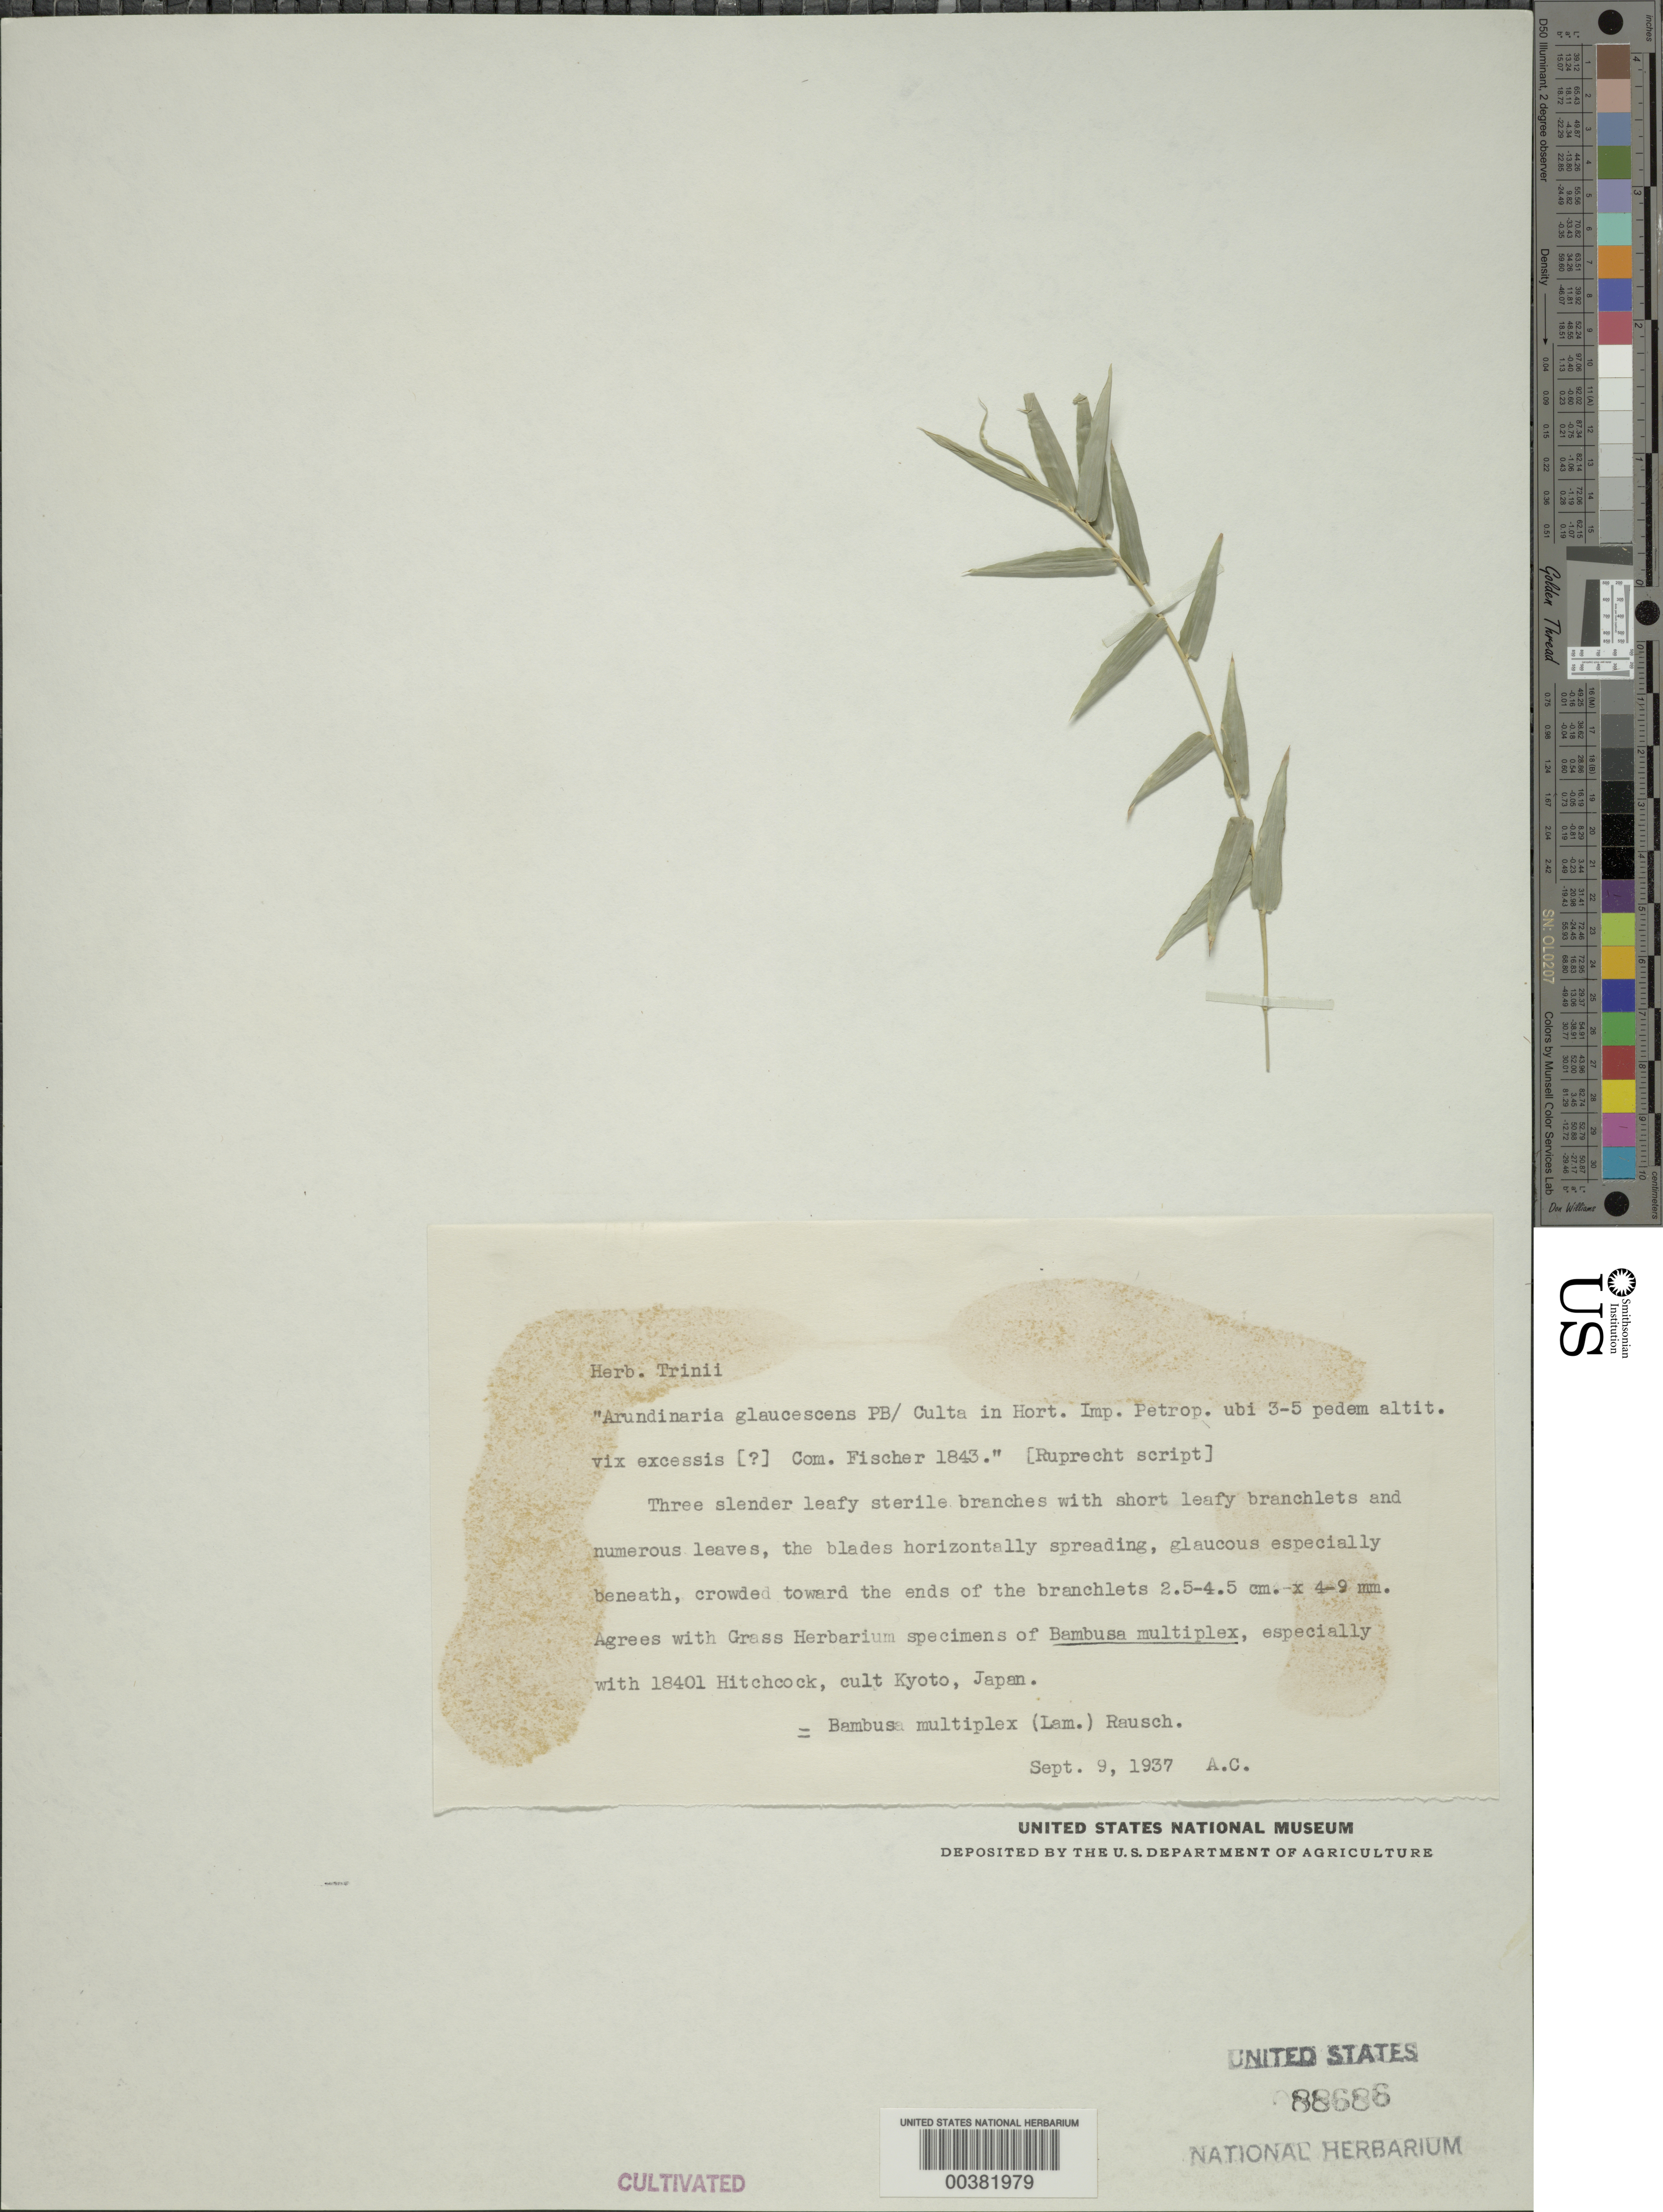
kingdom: Plantae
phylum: Tracheophyta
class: Liliopsida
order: Poales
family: Poaceae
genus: Bambusa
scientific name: Bambusa multiplex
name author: (Lour.) Raeusch. ex Schult. & Schult. f.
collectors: T. R. Soderstrom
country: India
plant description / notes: Collected from cultivation in Hort. Imp. Petrop. Com. Fischer, 1843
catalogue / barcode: US 88686